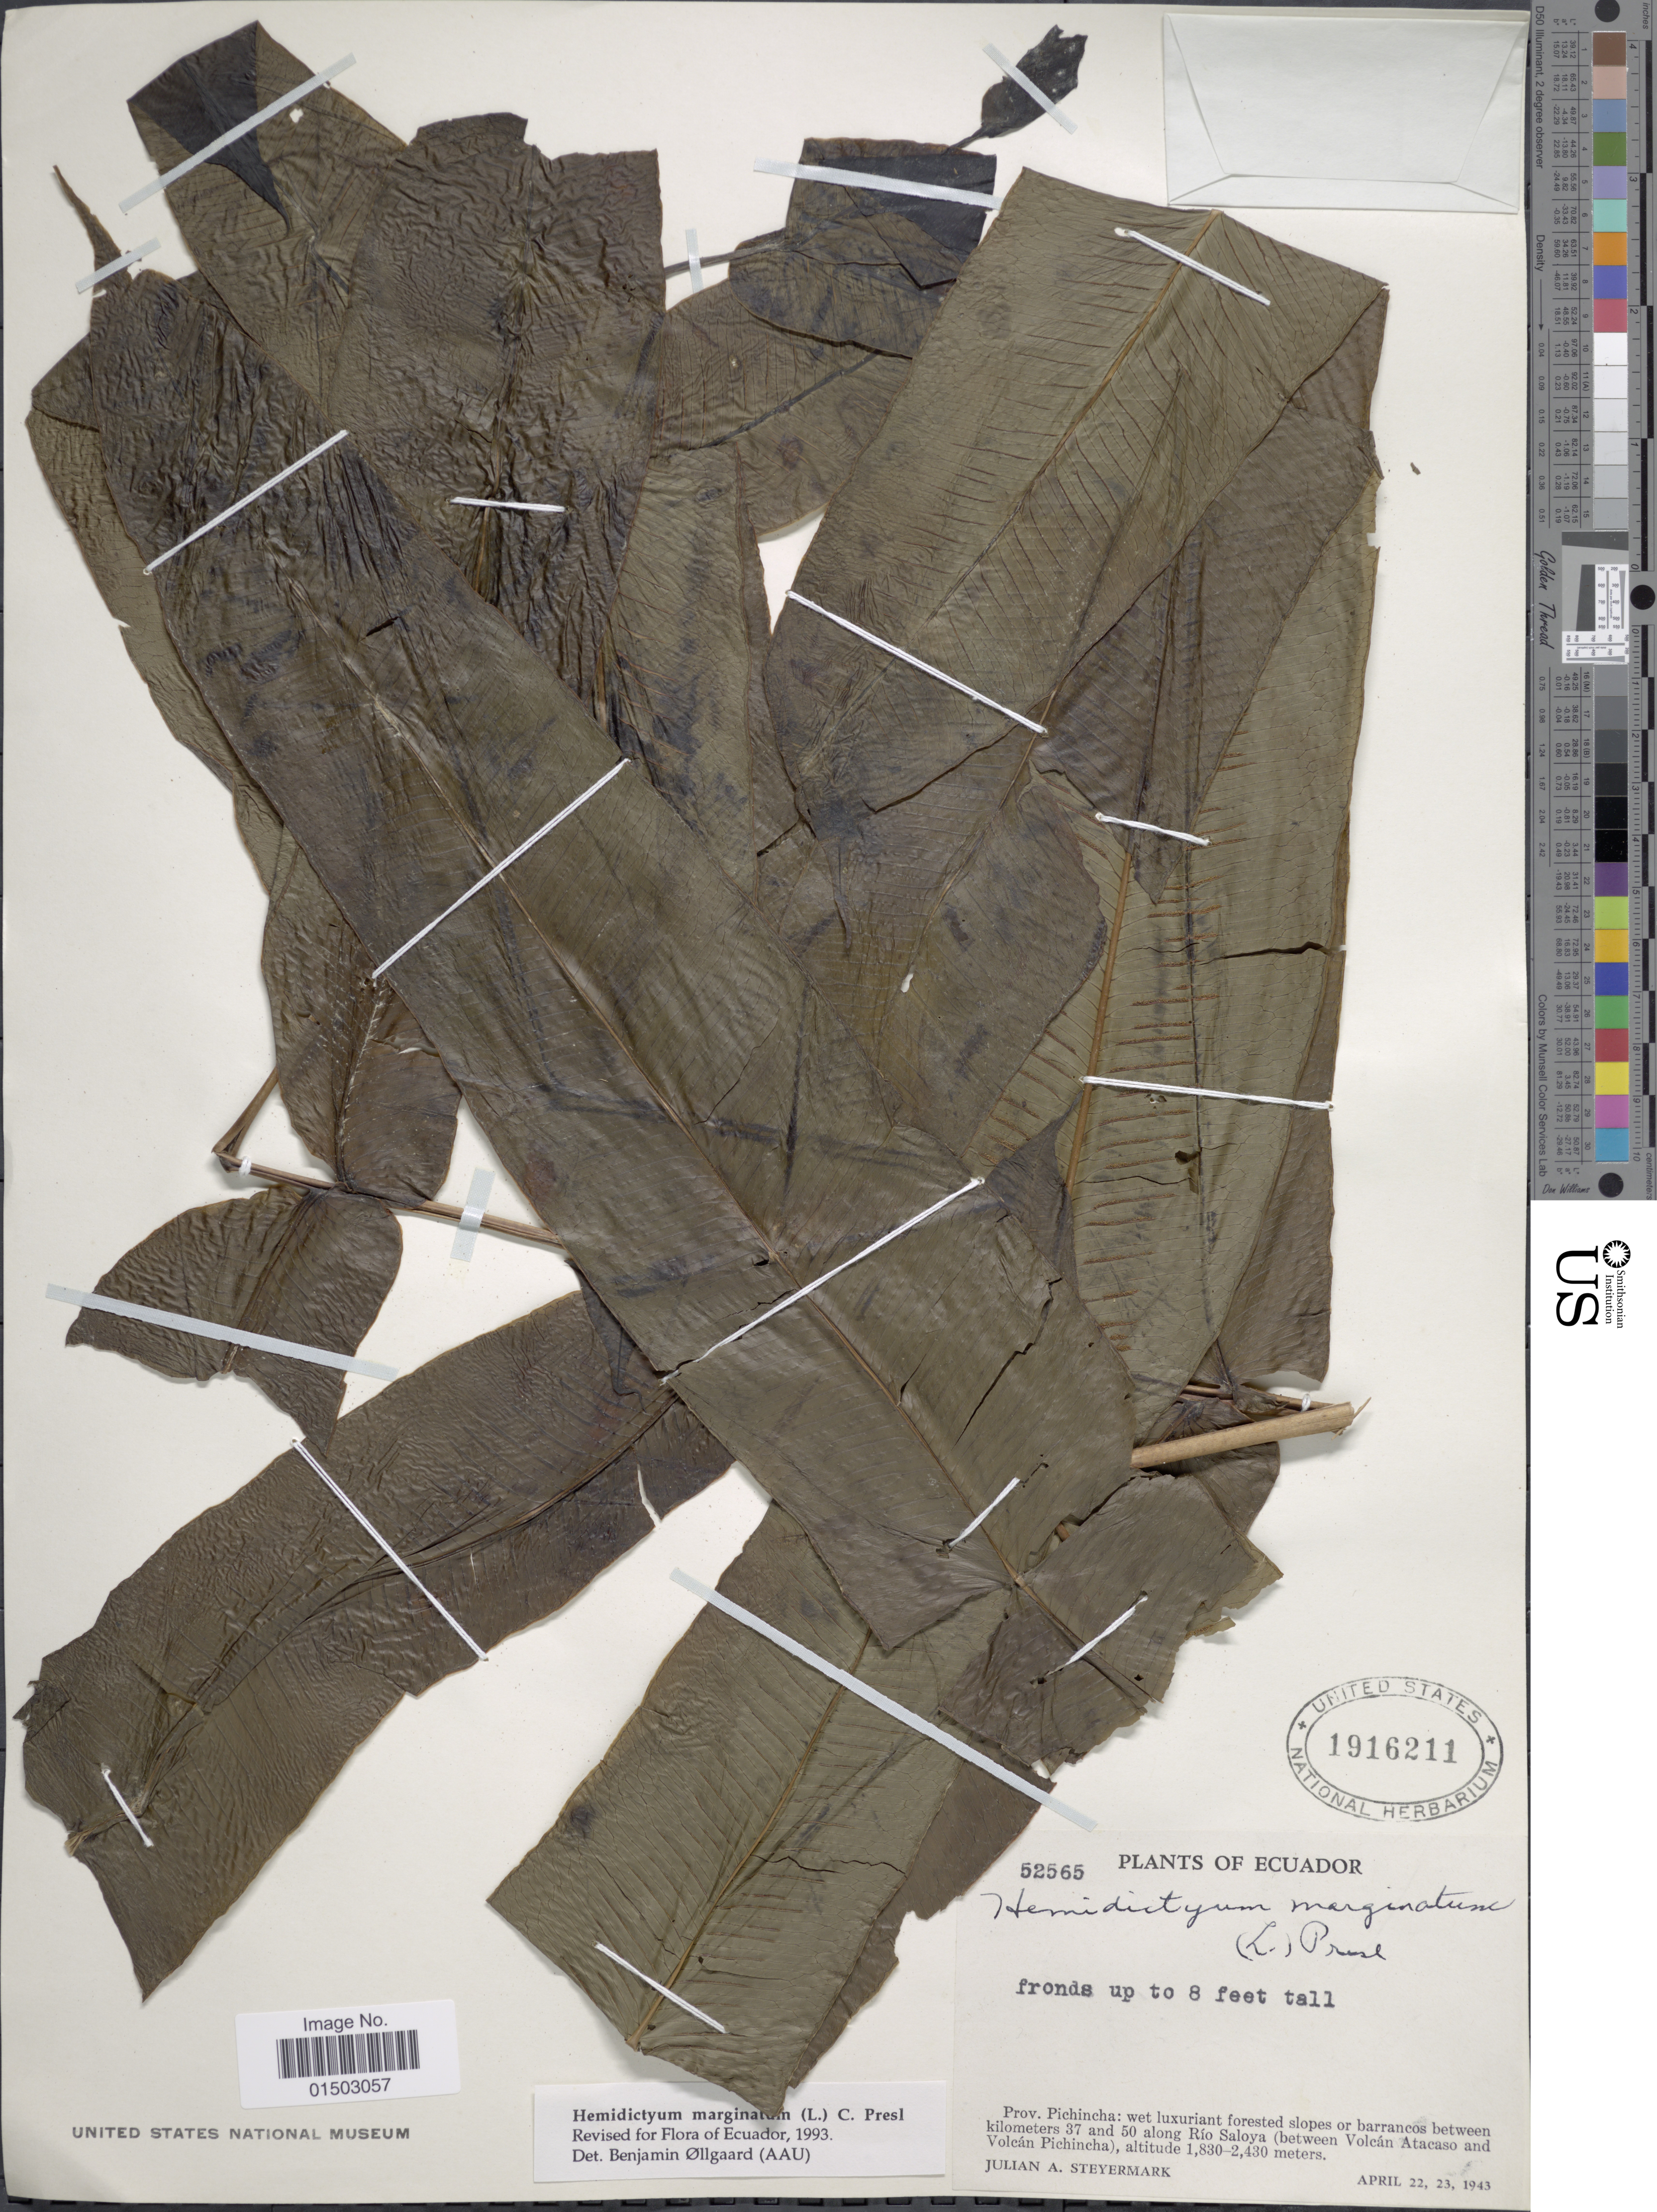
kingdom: Plantae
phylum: Tracheophyta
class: Polypodiopsida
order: Polypodiales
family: Hemidictyaceae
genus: Hemidictyum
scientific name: Hemidictyum marginatum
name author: (L.) C. Presl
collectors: J. Steyermark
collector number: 52565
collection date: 1943-04-22/1943-04-23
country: Ecuador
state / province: Pichincha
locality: Ecuador, Prov Pichincha: between kilometers 37 and 50 along Rio Saloya (between Volcán Atacaso and Volcán Pichincha).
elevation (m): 1830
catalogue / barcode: US 1916211